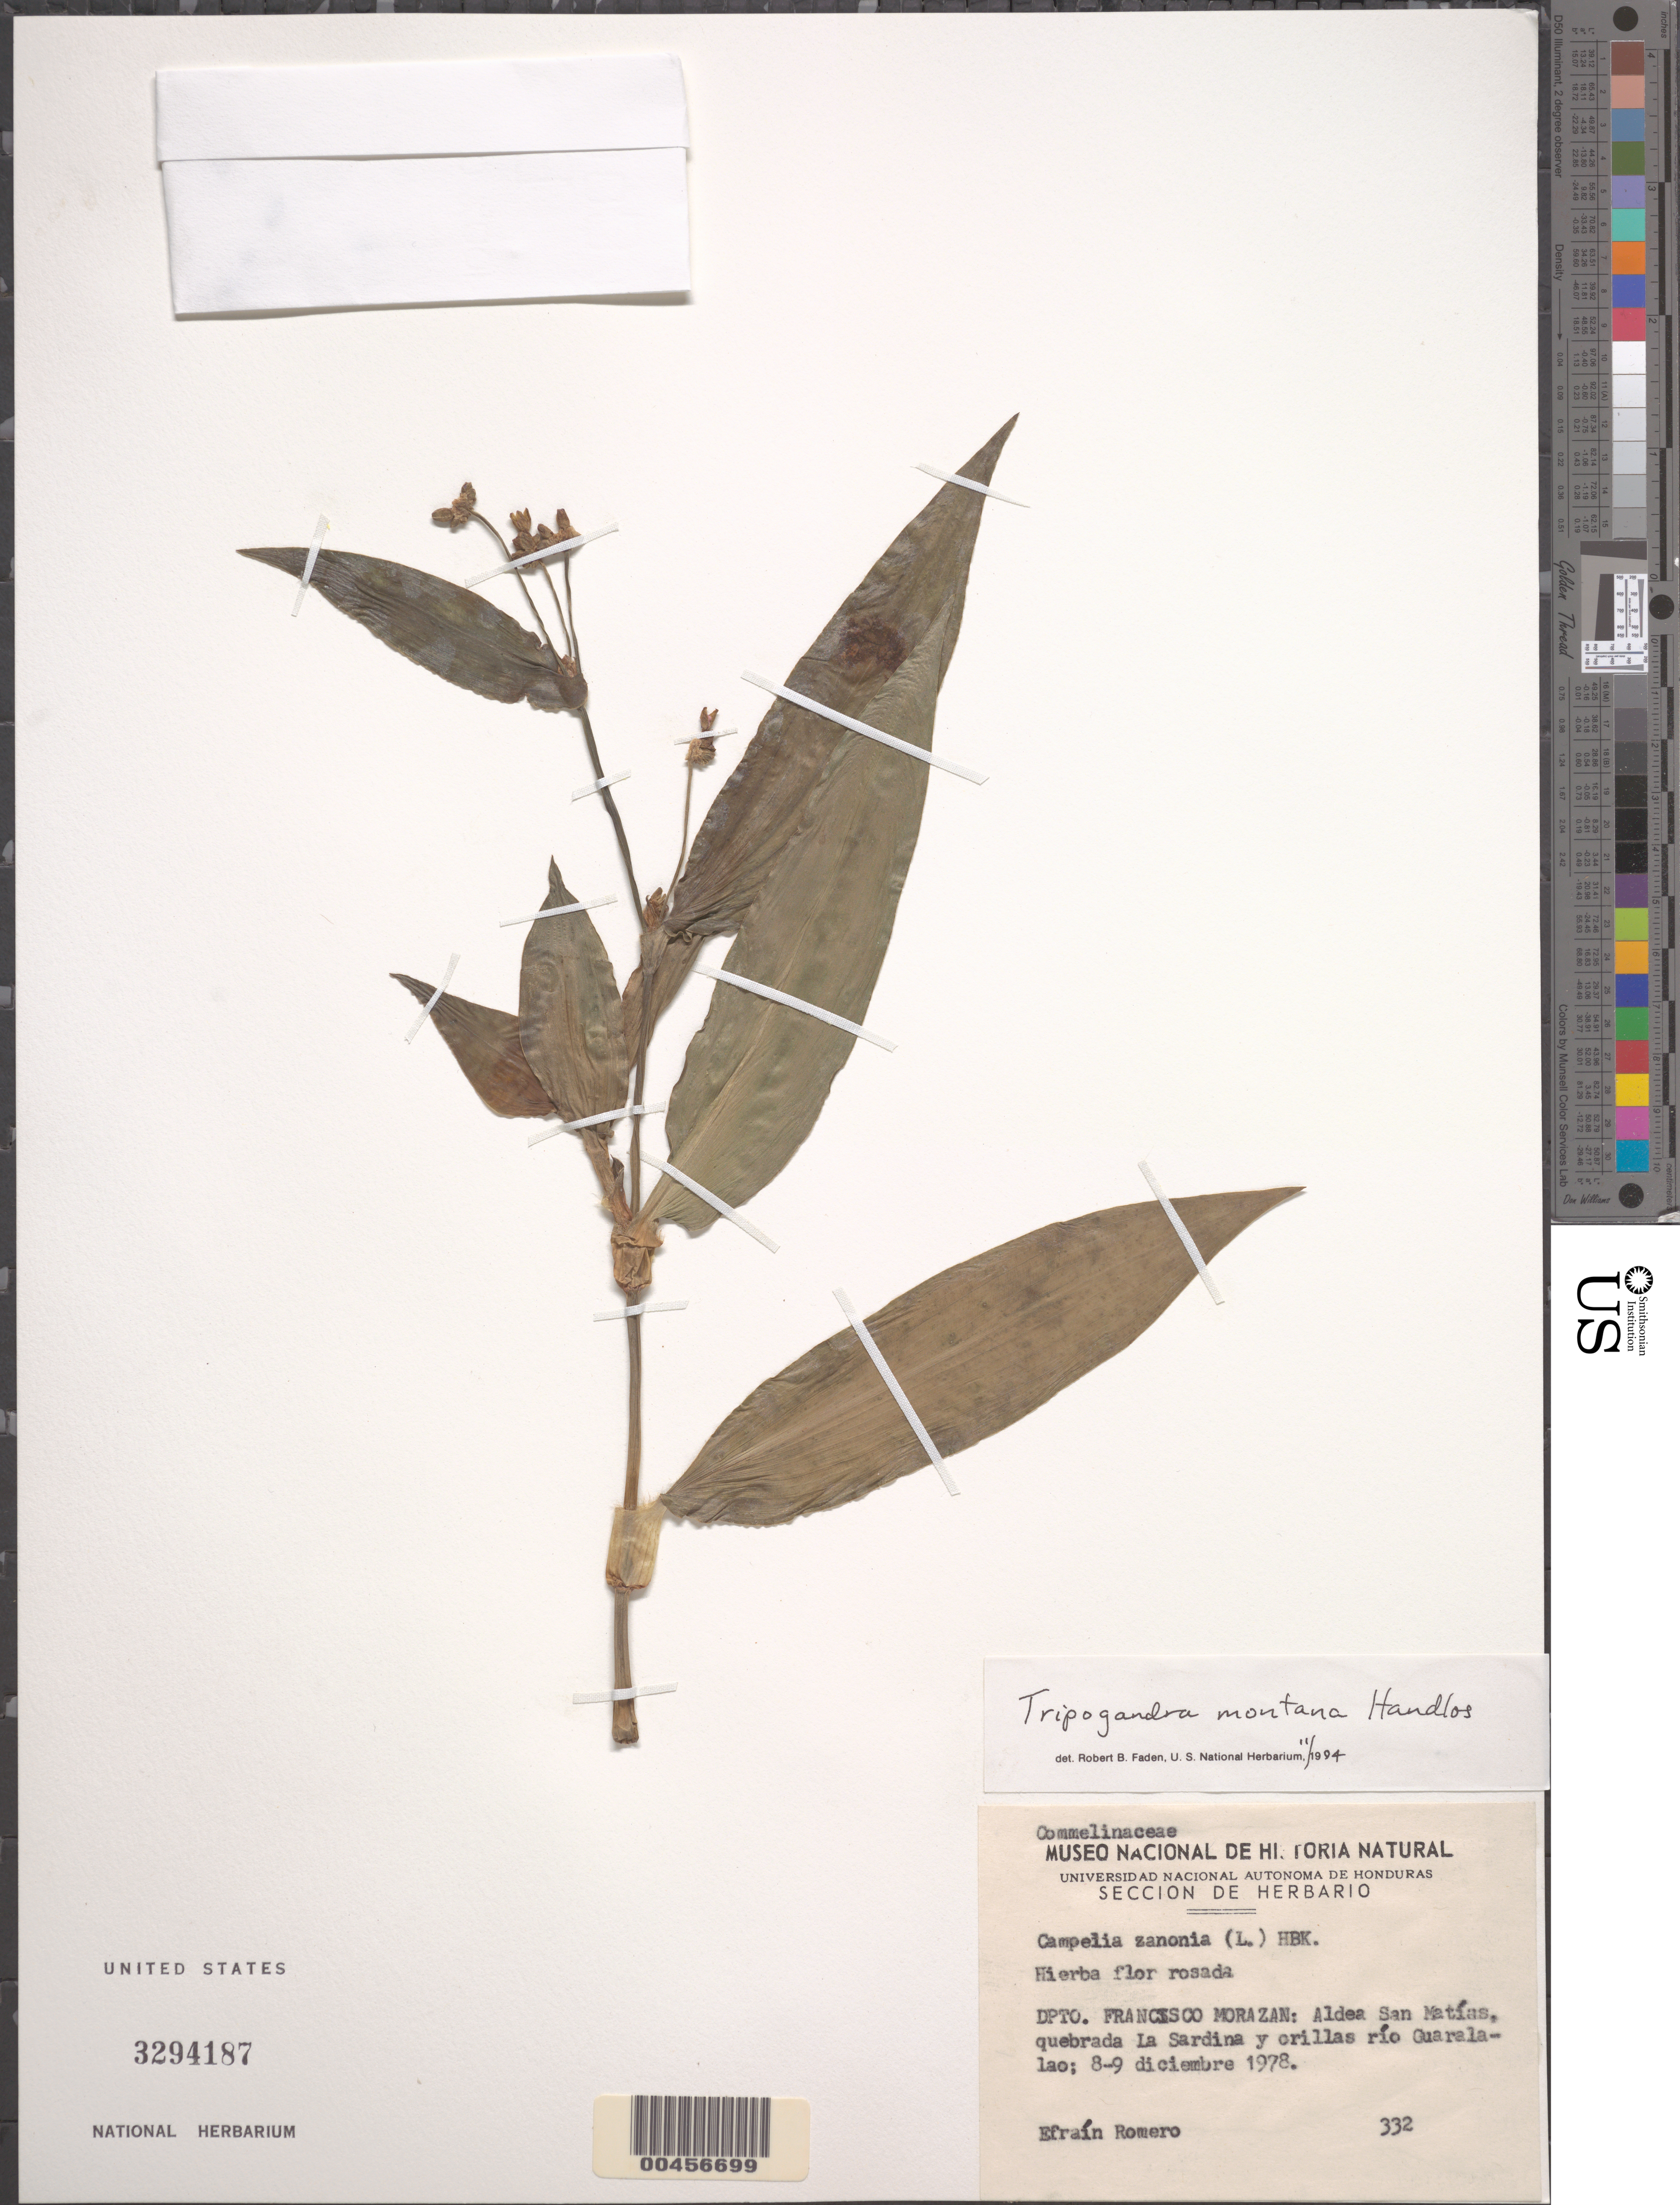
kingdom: Plantae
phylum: Tracheophyta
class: Liliopsida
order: Commelinales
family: Commelinaceae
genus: Tripogandra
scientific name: Tripogandra montana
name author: Handlos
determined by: Faden, Robert B., (US), Smithsonian Institution - National Museum of Natural History (UNITED STATES)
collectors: E. Romero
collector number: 332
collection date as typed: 08 Dec 1978 to 09 Dec 1978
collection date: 1978-12-08/1978-12-09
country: Honduras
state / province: Fco. Morazán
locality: Aldea San Matias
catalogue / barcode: US 3294187